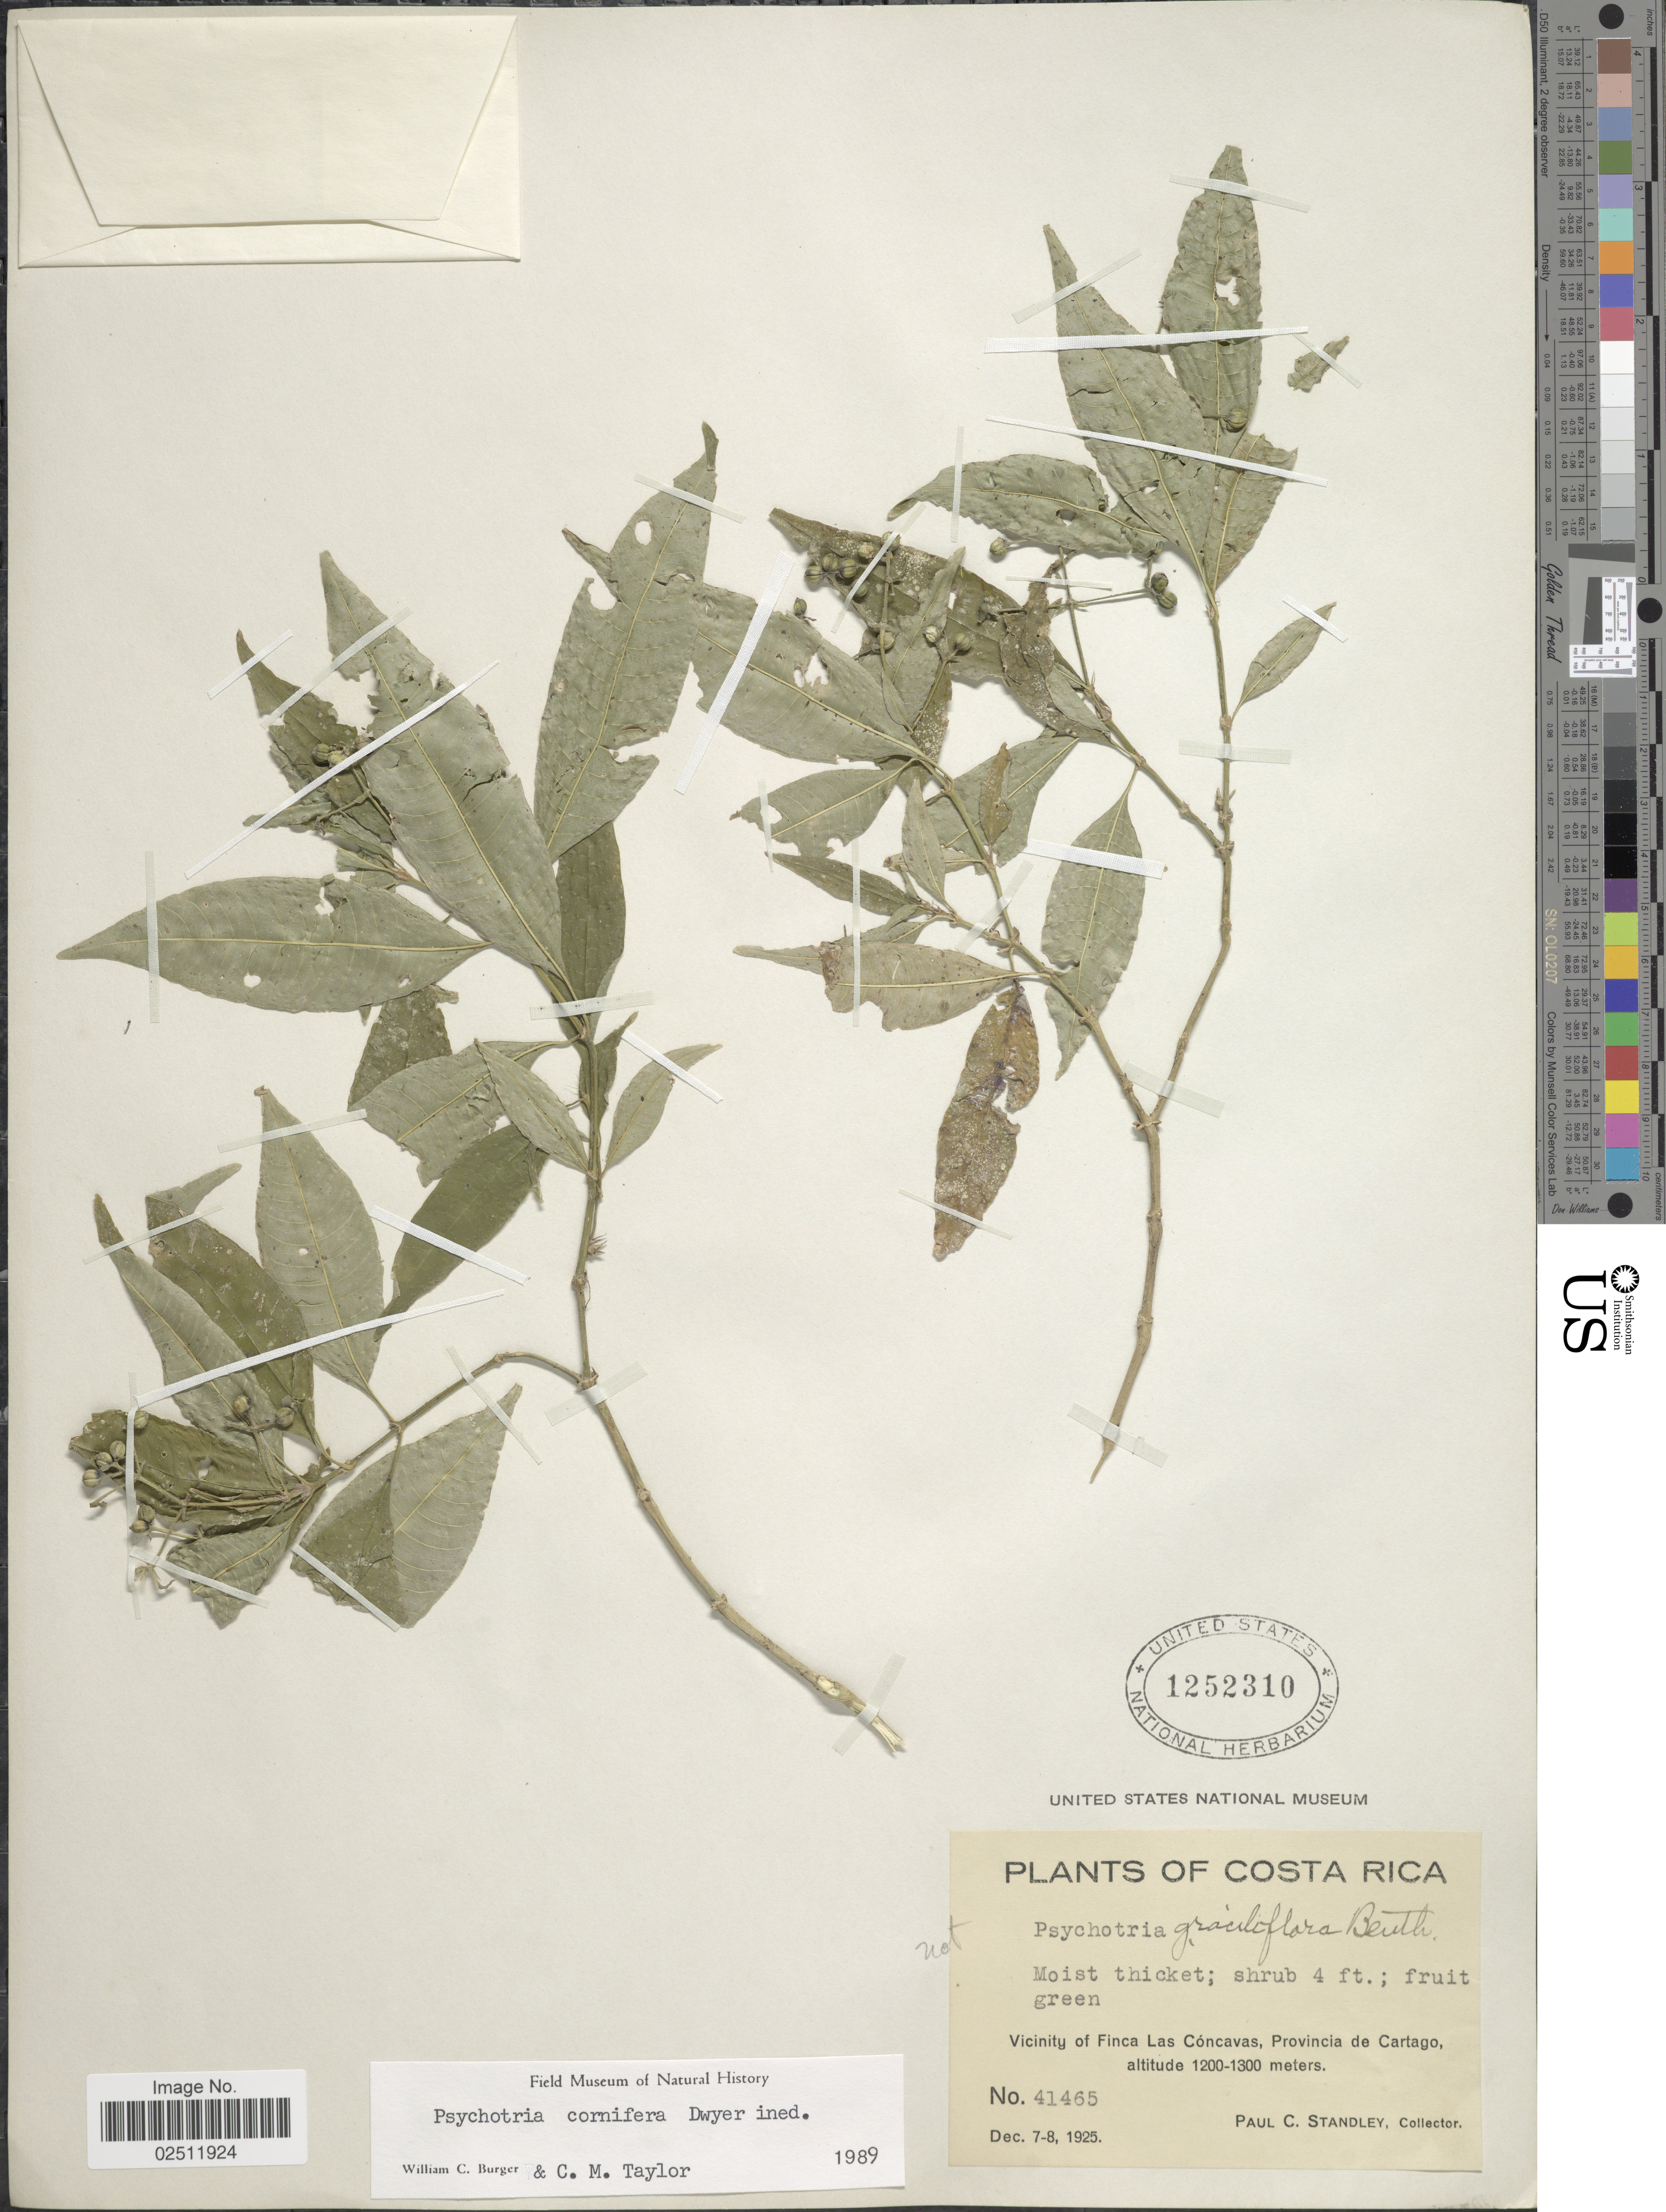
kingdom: Plantae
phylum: Tracheophyta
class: Magnoliopsida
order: Gentianales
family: Rubiaceae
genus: Psychotria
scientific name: Psychotria cornifera Dwyer sp. nov. ined.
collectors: P. C. Standley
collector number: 41465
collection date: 1925-12-07/1925-12-08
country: Costa Rica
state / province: Cartago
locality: Vicinity of Finca Las Cóncavas.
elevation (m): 1200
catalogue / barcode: US 1252310